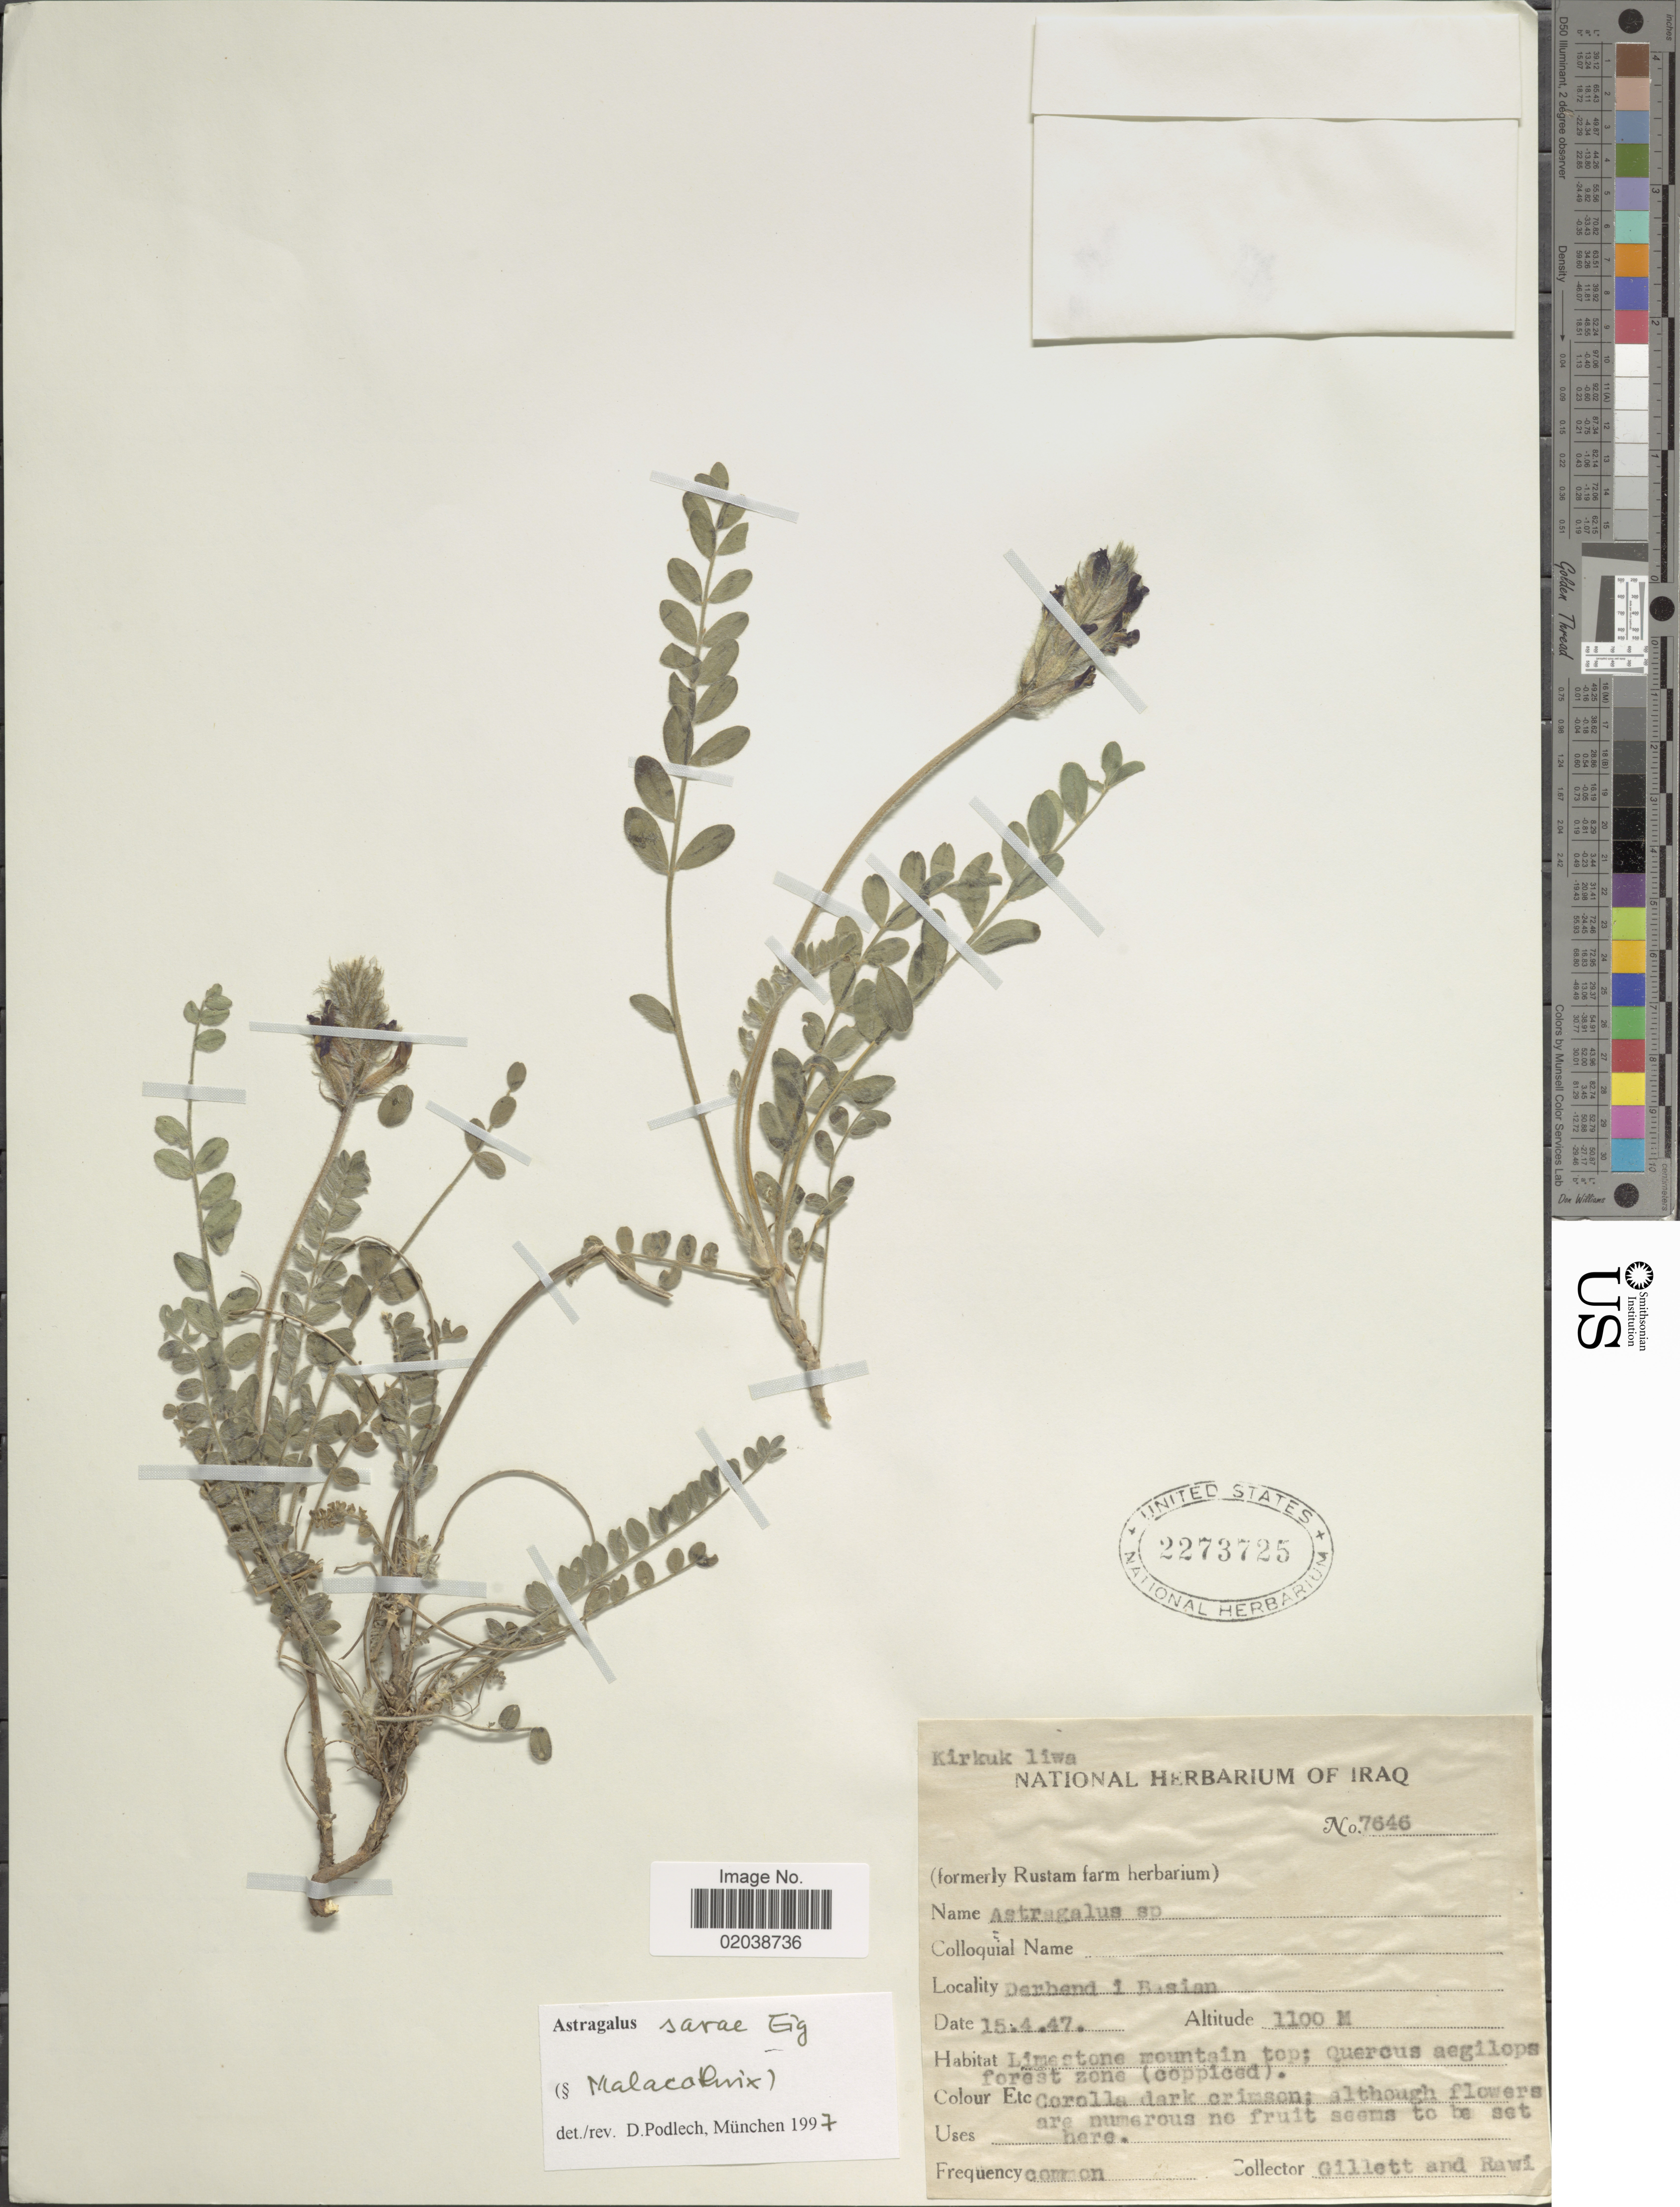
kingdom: Plantae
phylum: Tracheophyta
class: Magnoliopsida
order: Fabales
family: Fabaceae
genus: Astragalus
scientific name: Astragalus sarae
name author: Eig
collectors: Gillett, -- & -. Rawi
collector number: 7646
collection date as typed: Transcribed d/m/y: 15/4/47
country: Iraq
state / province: Kirkūk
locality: Kirkuk Liwa, Limestone mountain top; Quercus aegilops forest zone (coppiced)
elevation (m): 1100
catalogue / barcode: US 2273725